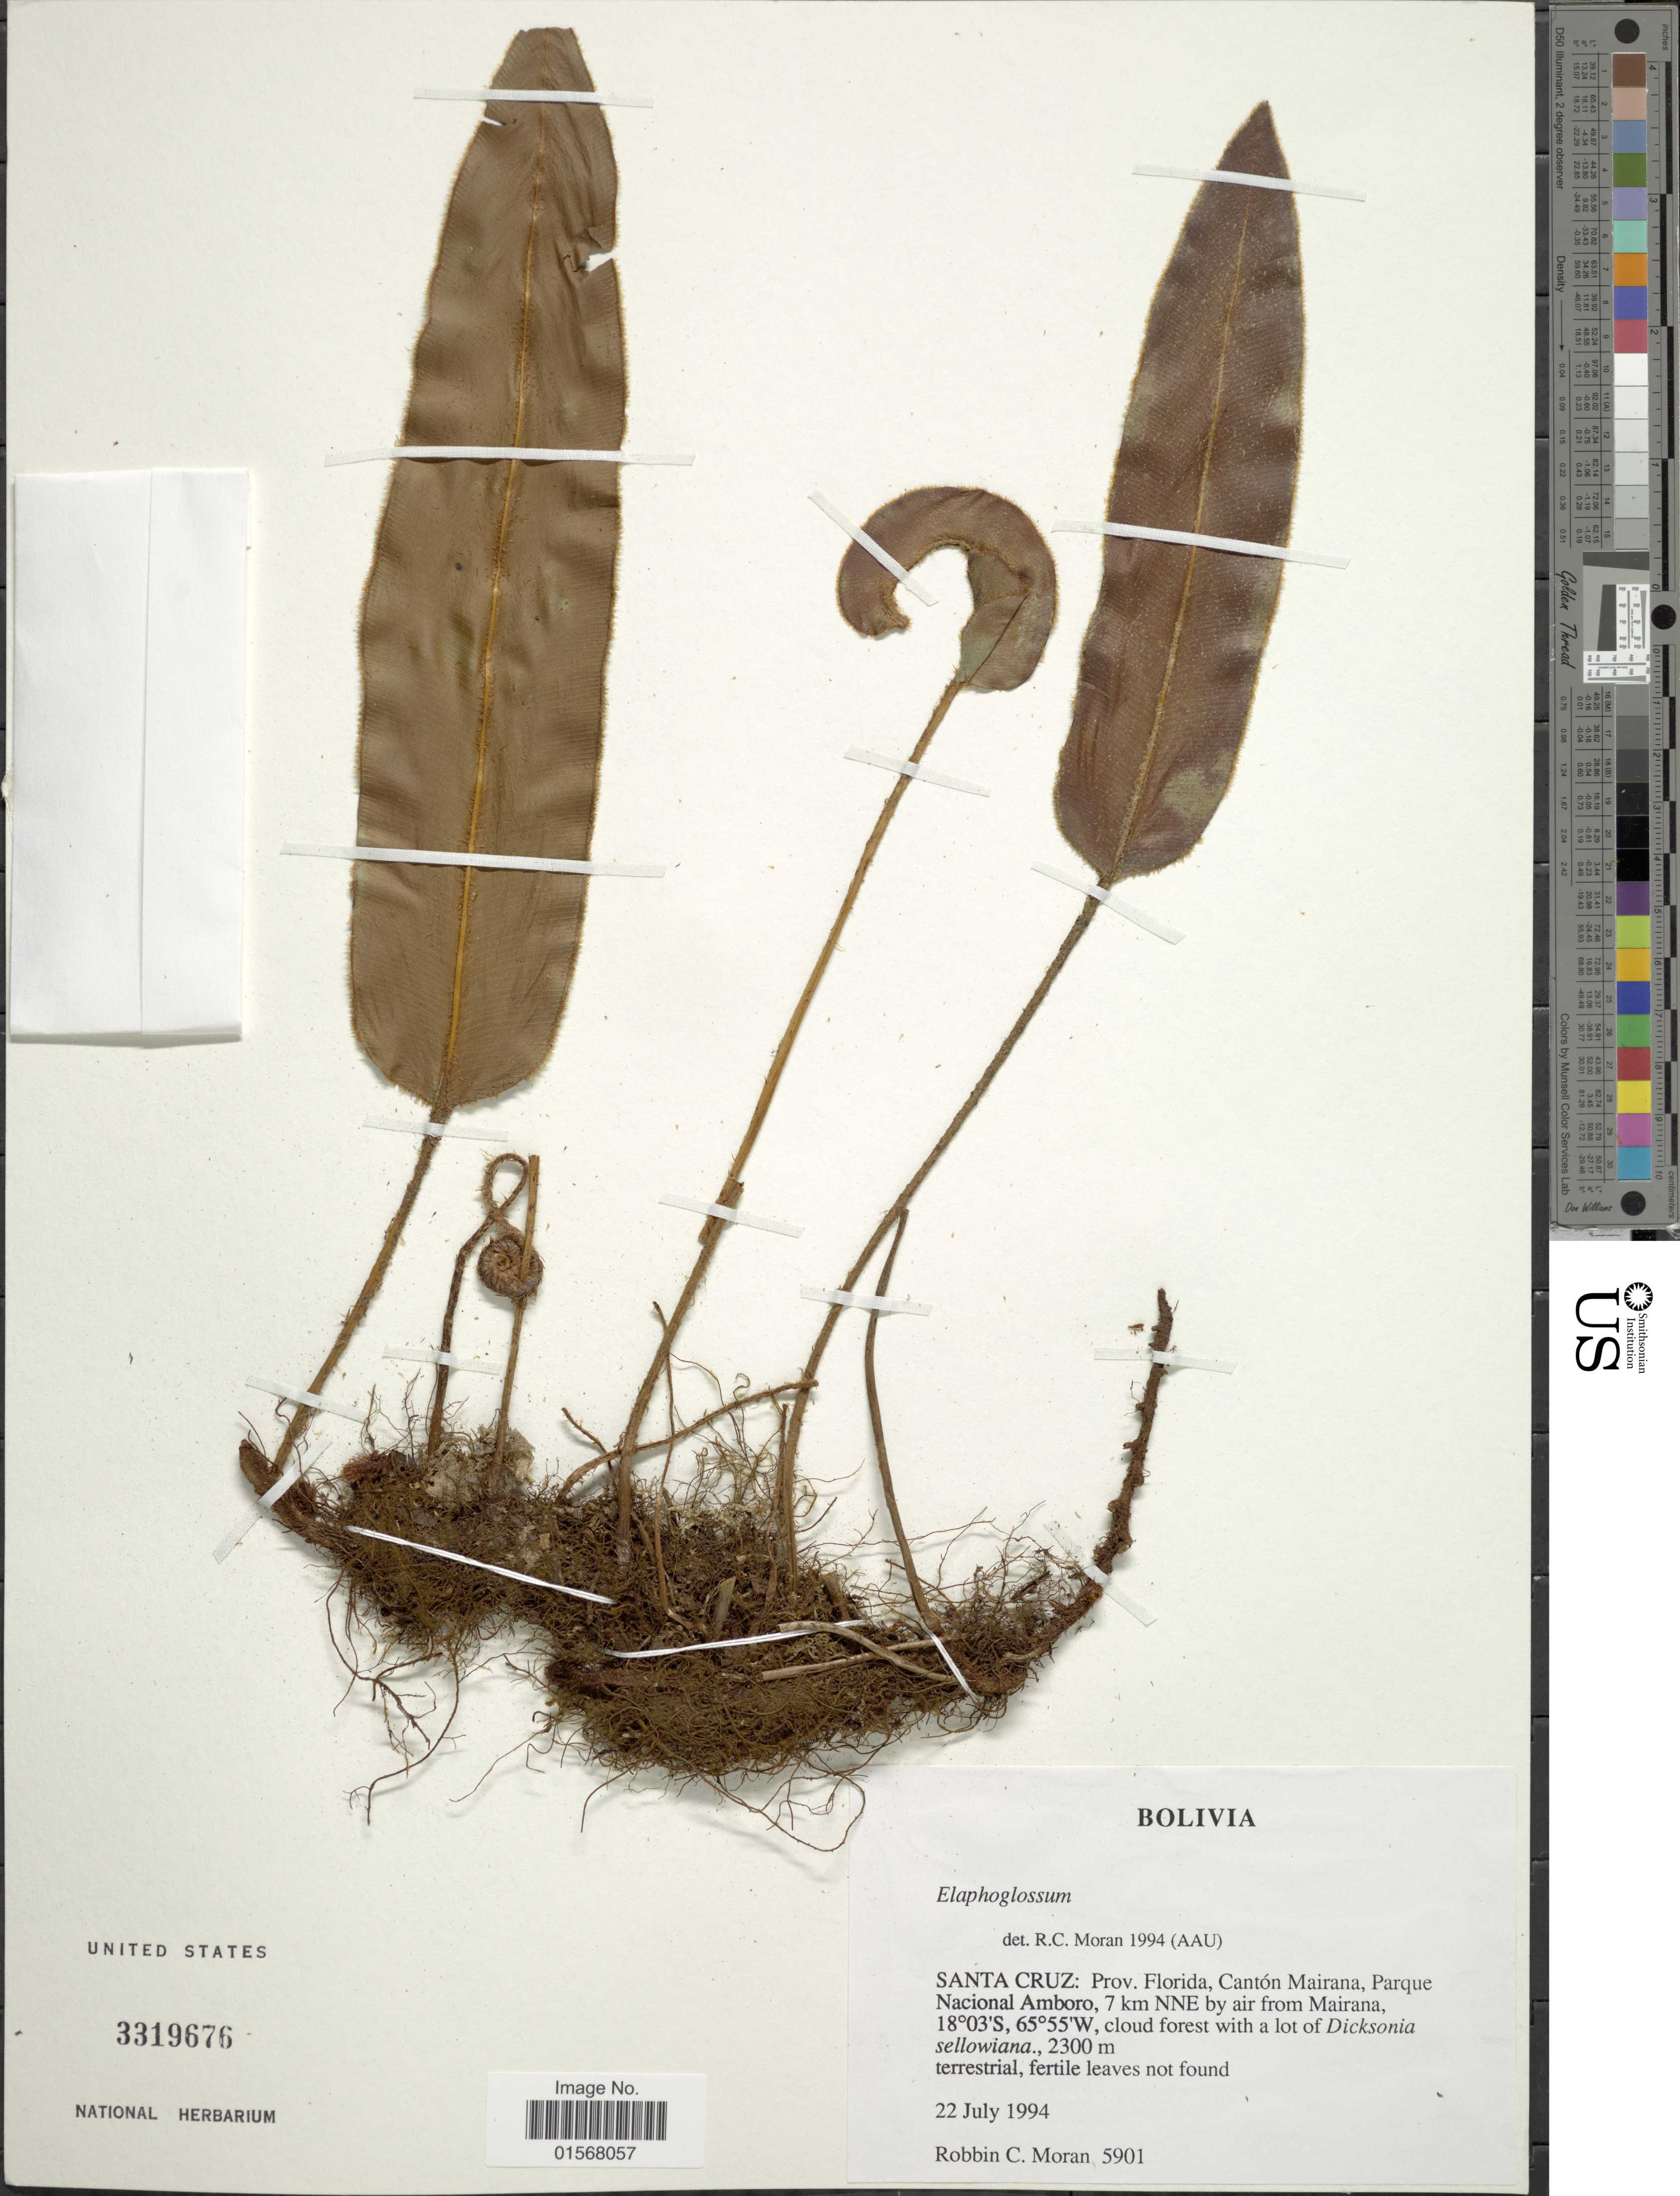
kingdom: Plantae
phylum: Tracheophyta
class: Polypodiopsida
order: Polypodiales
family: Dryopteridaceae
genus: Elaphoglossum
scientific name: Elaphoglossum amplum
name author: Mickel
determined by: Vasco, A.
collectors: R. C. Moran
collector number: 5901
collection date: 1994-07-22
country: Bolivia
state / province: Santa Cruz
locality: Santa Cruz: Prov. Florida, Canton Mariana, Parque, Nacional Amboro, 7 km NNE by air from Mairana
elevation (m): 2300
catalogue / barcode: US 3319676